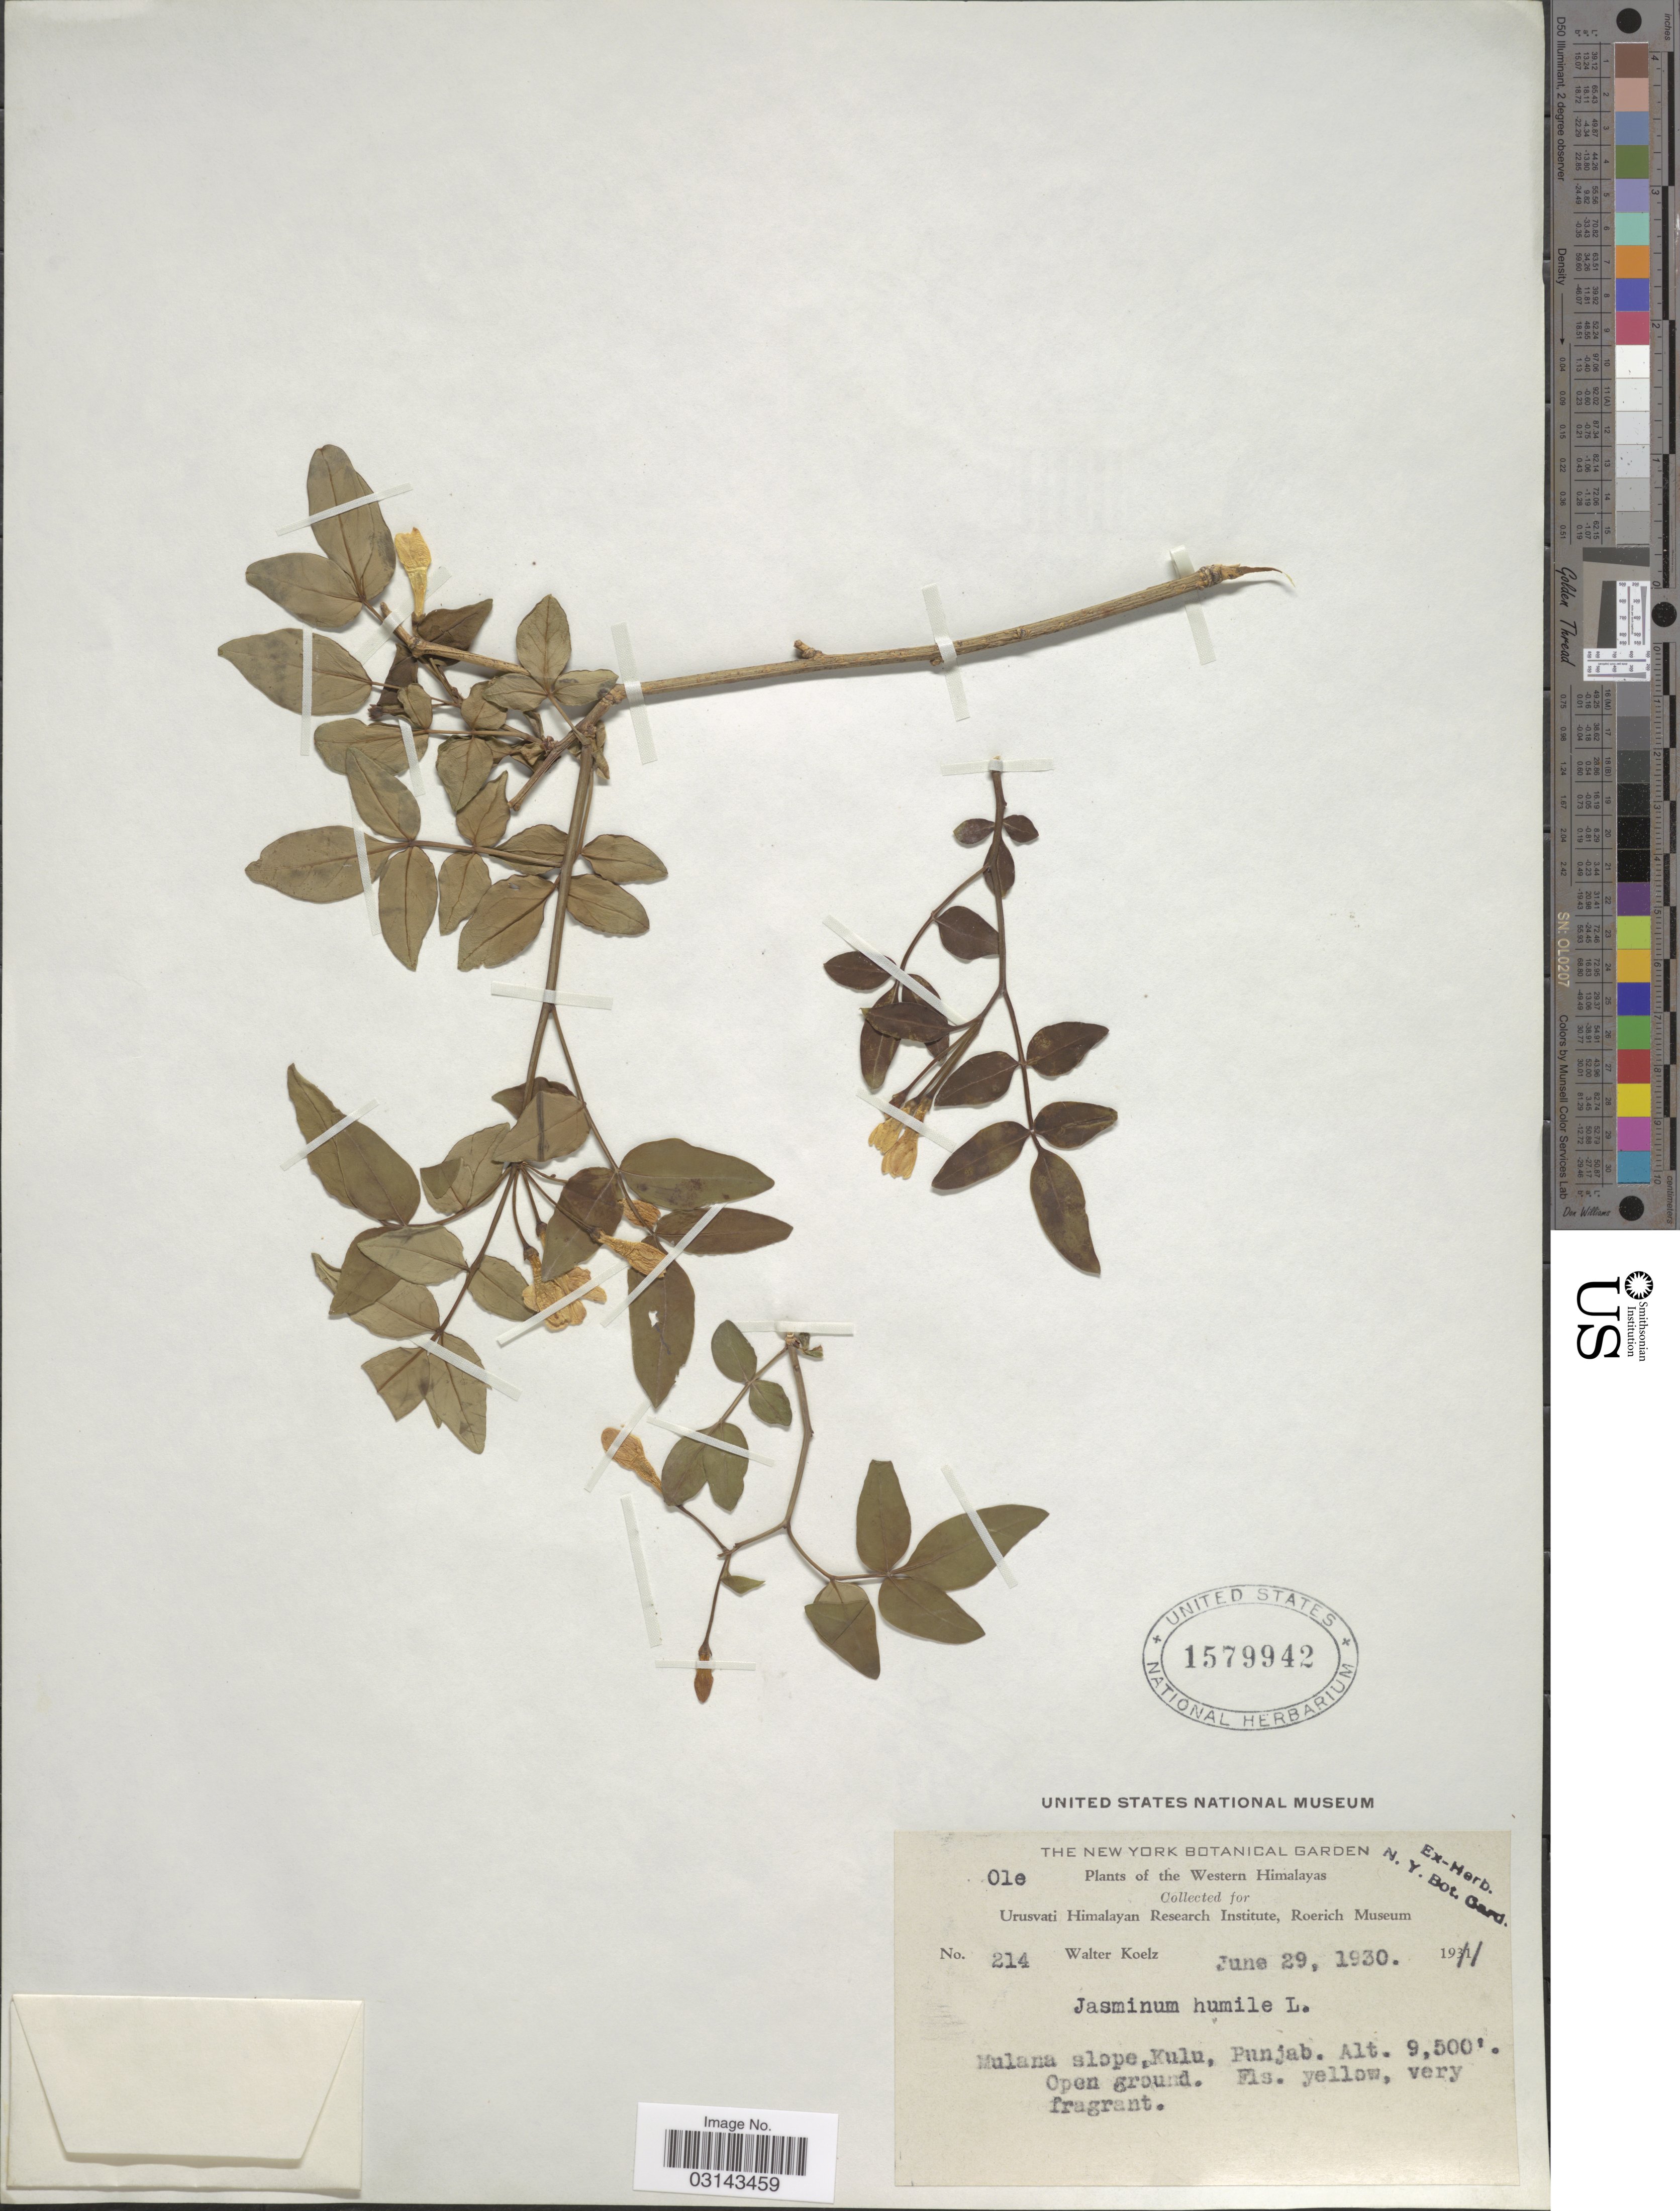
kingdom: Plantae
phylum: Tracheophyta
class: Magnoliopsida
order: Lamiales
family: Oleaceae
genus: Jasminum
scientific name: Jasminum humile var. humile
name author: L.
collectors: W. N. Koelz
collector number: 214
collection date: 1930-06-29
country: India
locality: Western Himalayas. Mulana slope, Kulu.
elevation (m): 2896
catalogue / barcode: US 1579942